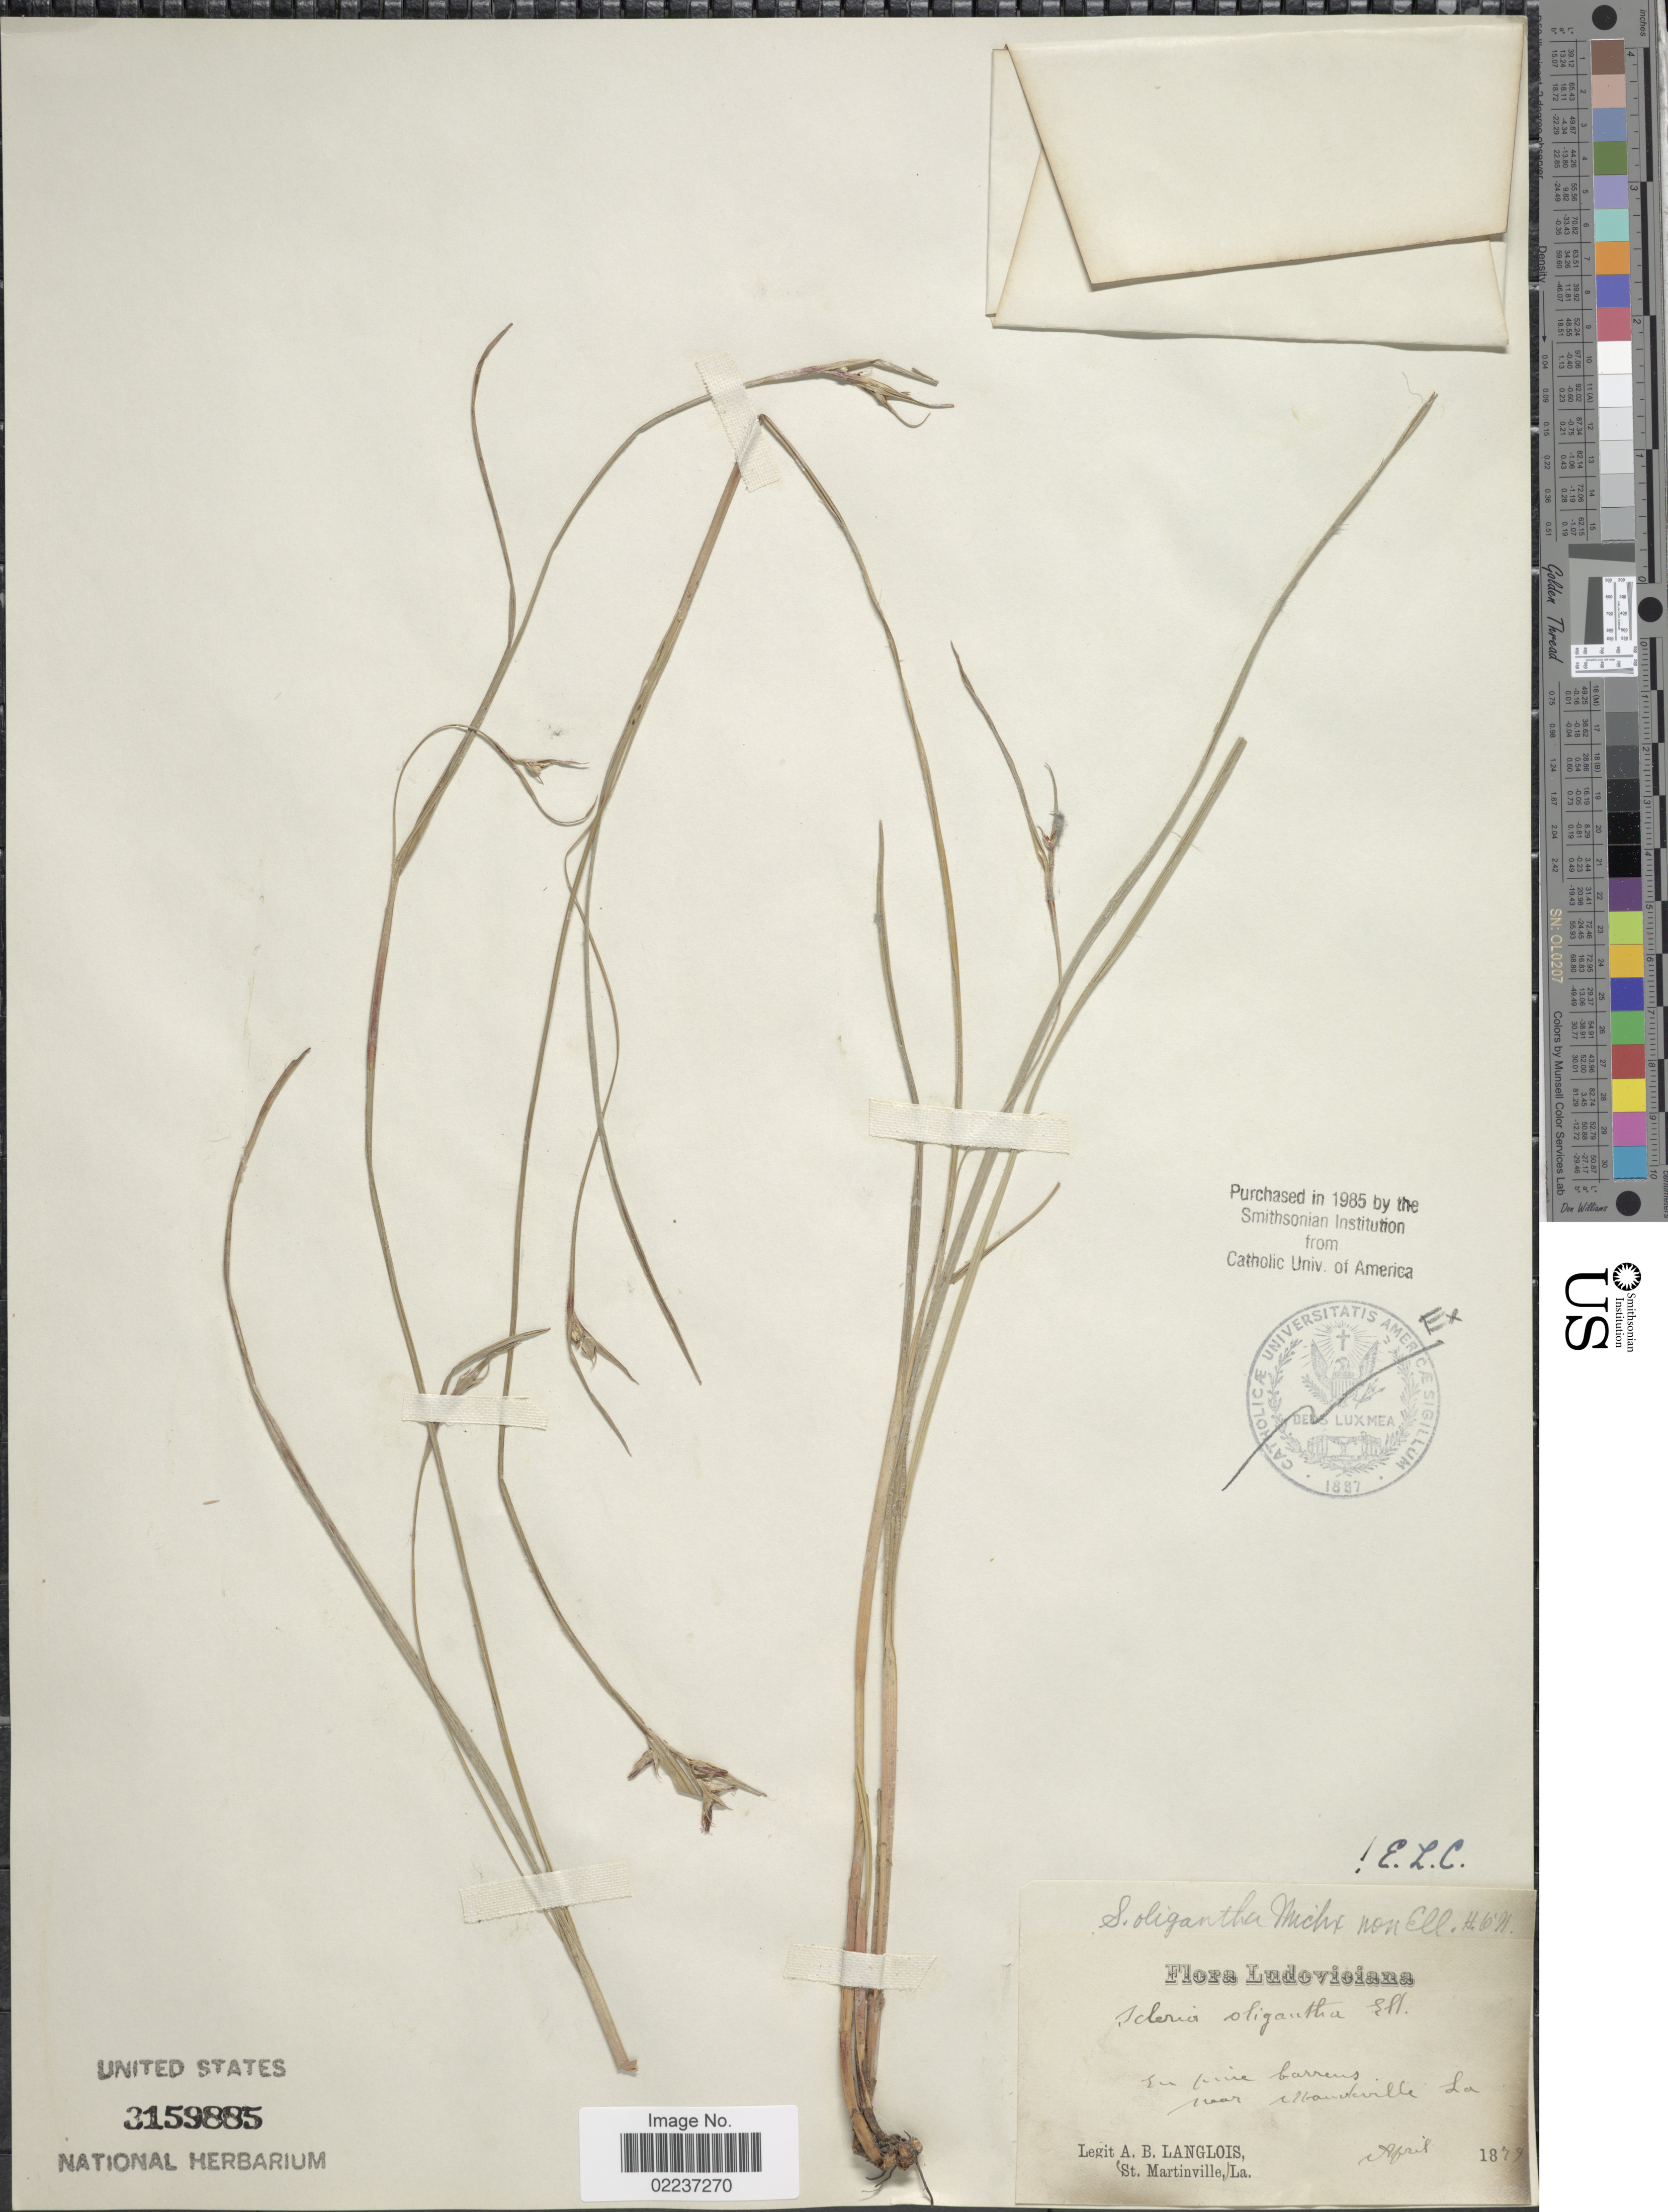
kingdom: Plantae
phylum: Tracheophyta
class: Liliopsida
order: Poales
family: Cyperaceae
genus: Scleria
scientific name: Scleria oligantha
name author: Michx.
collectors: A. Langlois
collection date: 1879-04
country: United States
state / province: Louisiana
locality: near Mandeville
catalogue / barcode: US 3159885